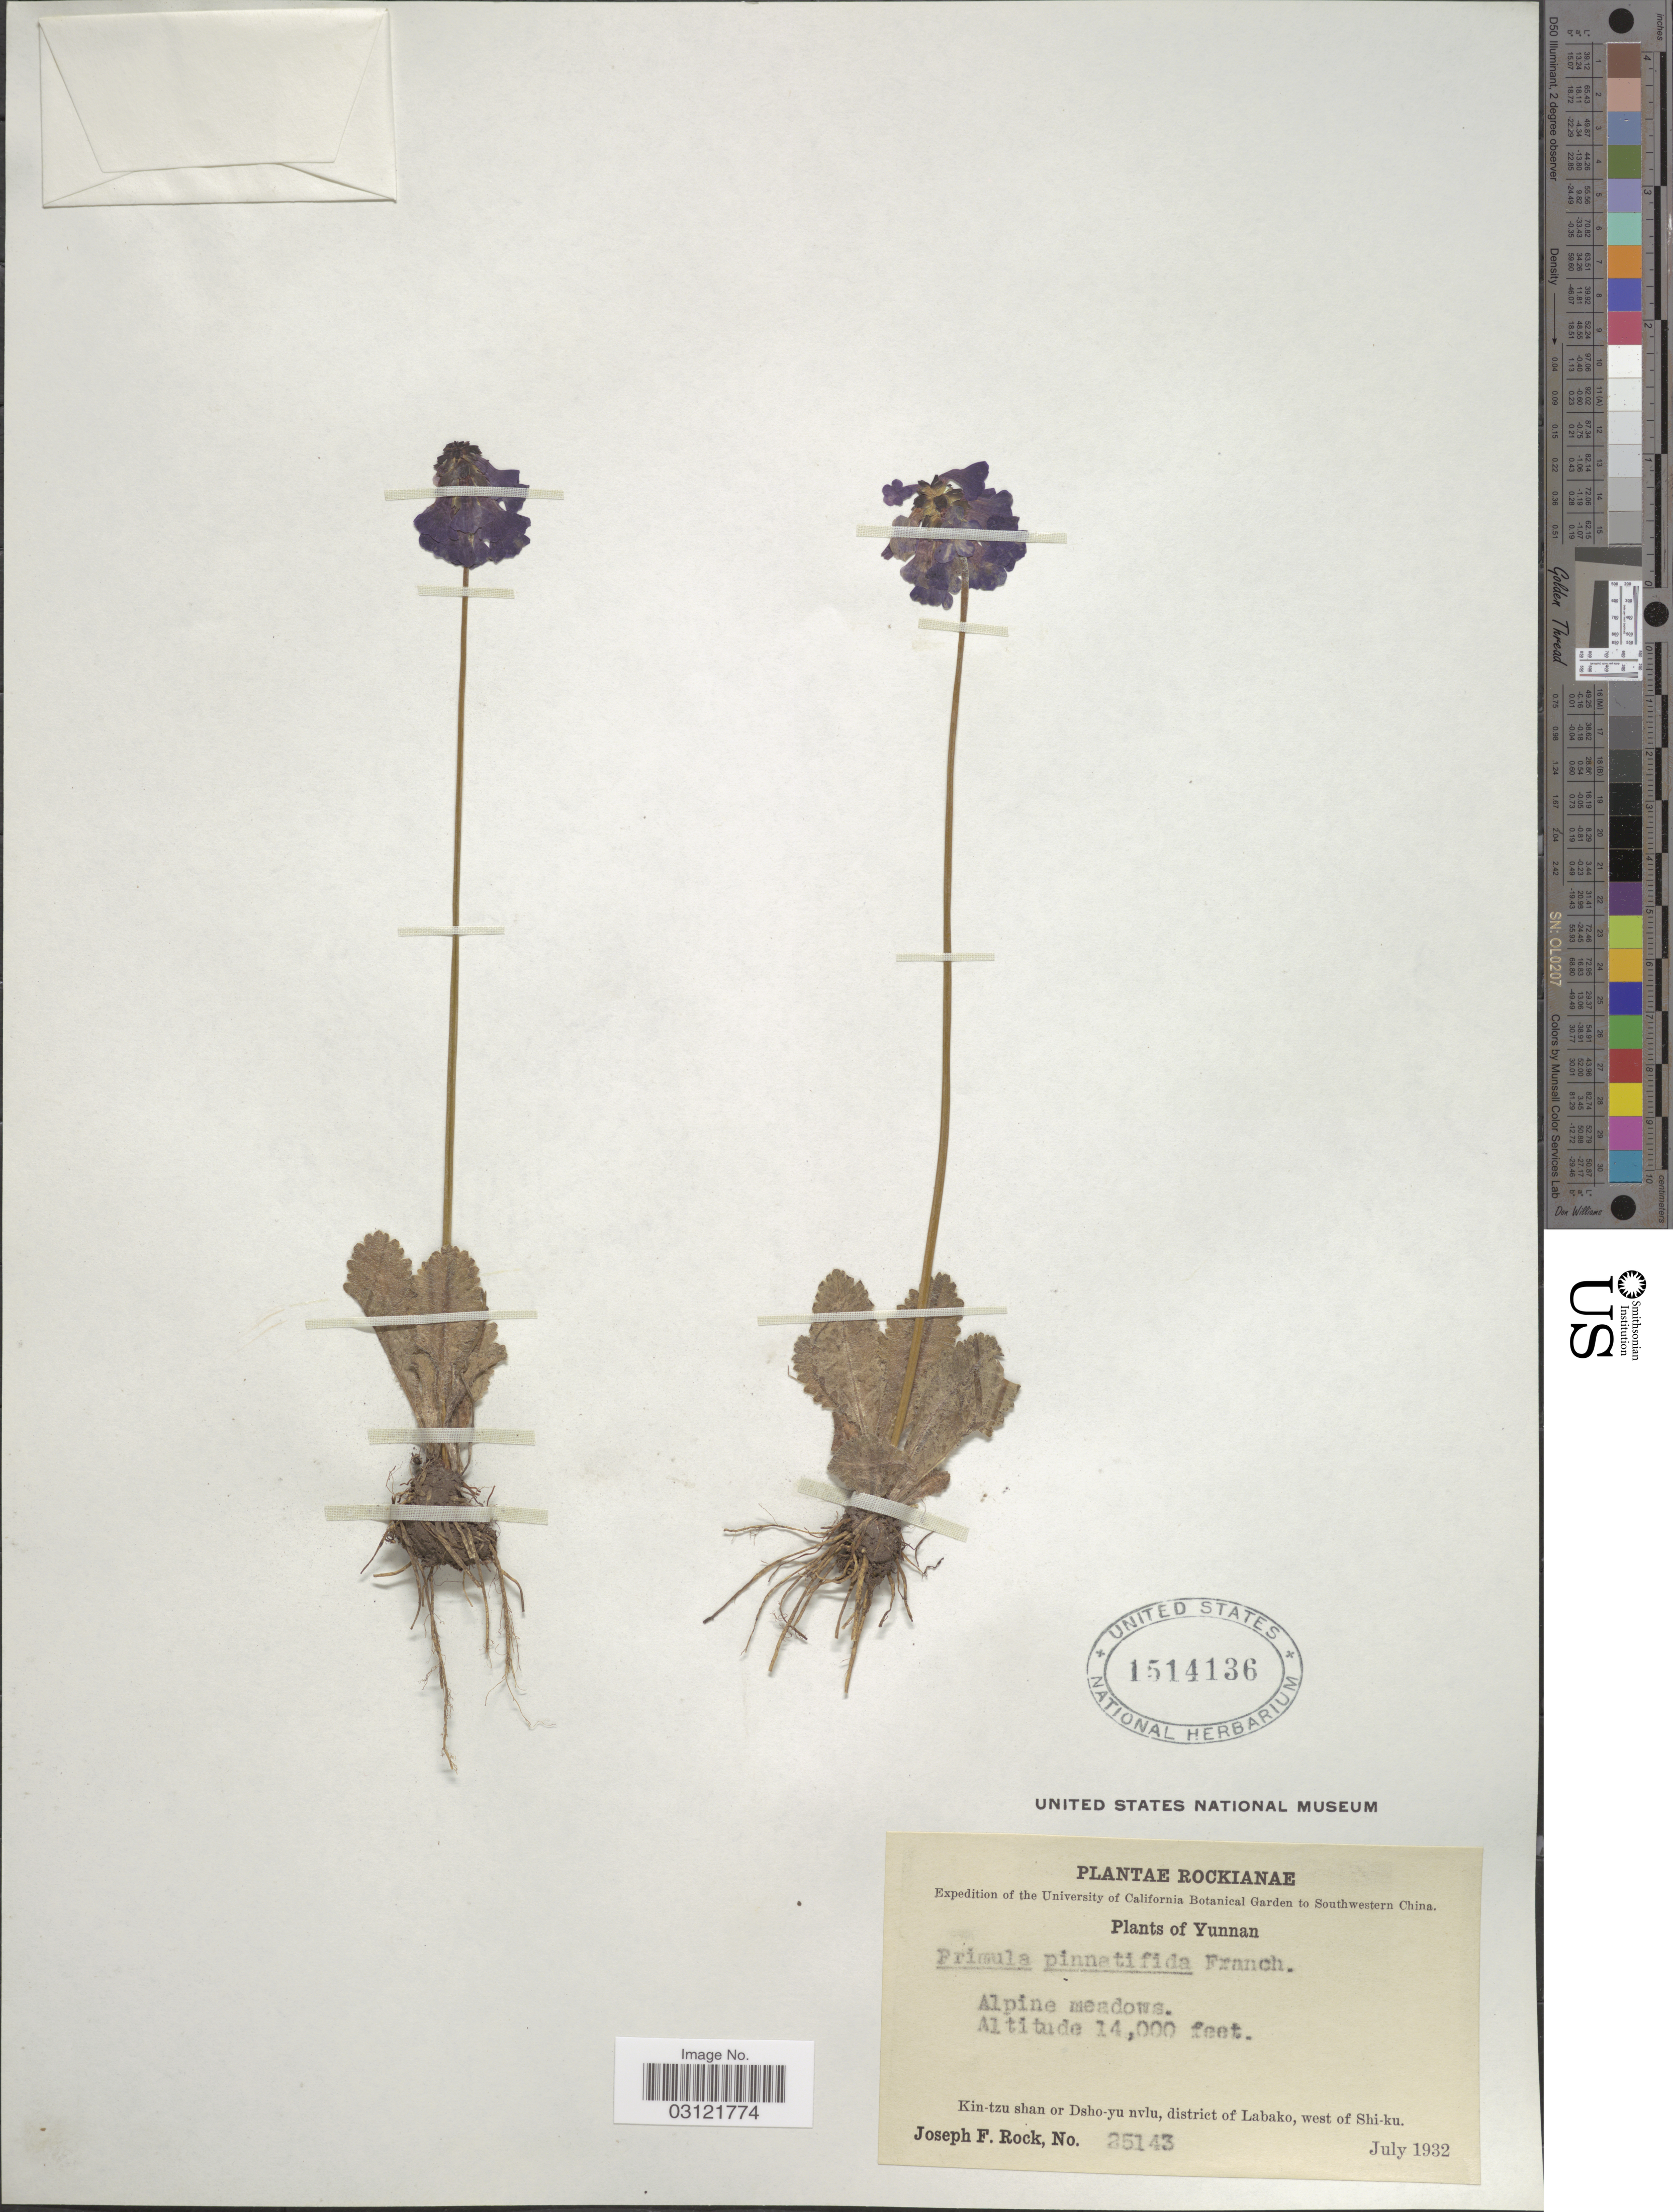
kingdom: Plantae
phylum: Tracheophyta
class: Magnoliopsida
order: Ericales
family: Primulaceae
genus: Primula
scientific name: Primula pinnatifida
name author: Franch.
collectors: J. F. Rock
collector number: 25143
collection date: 1932-07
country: China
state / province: Yunnan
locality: Kin-tzu shan or Dsho-yu nvlu, district of Labako, west of Shi-ku.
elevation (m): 4267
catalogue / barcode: US 1514136